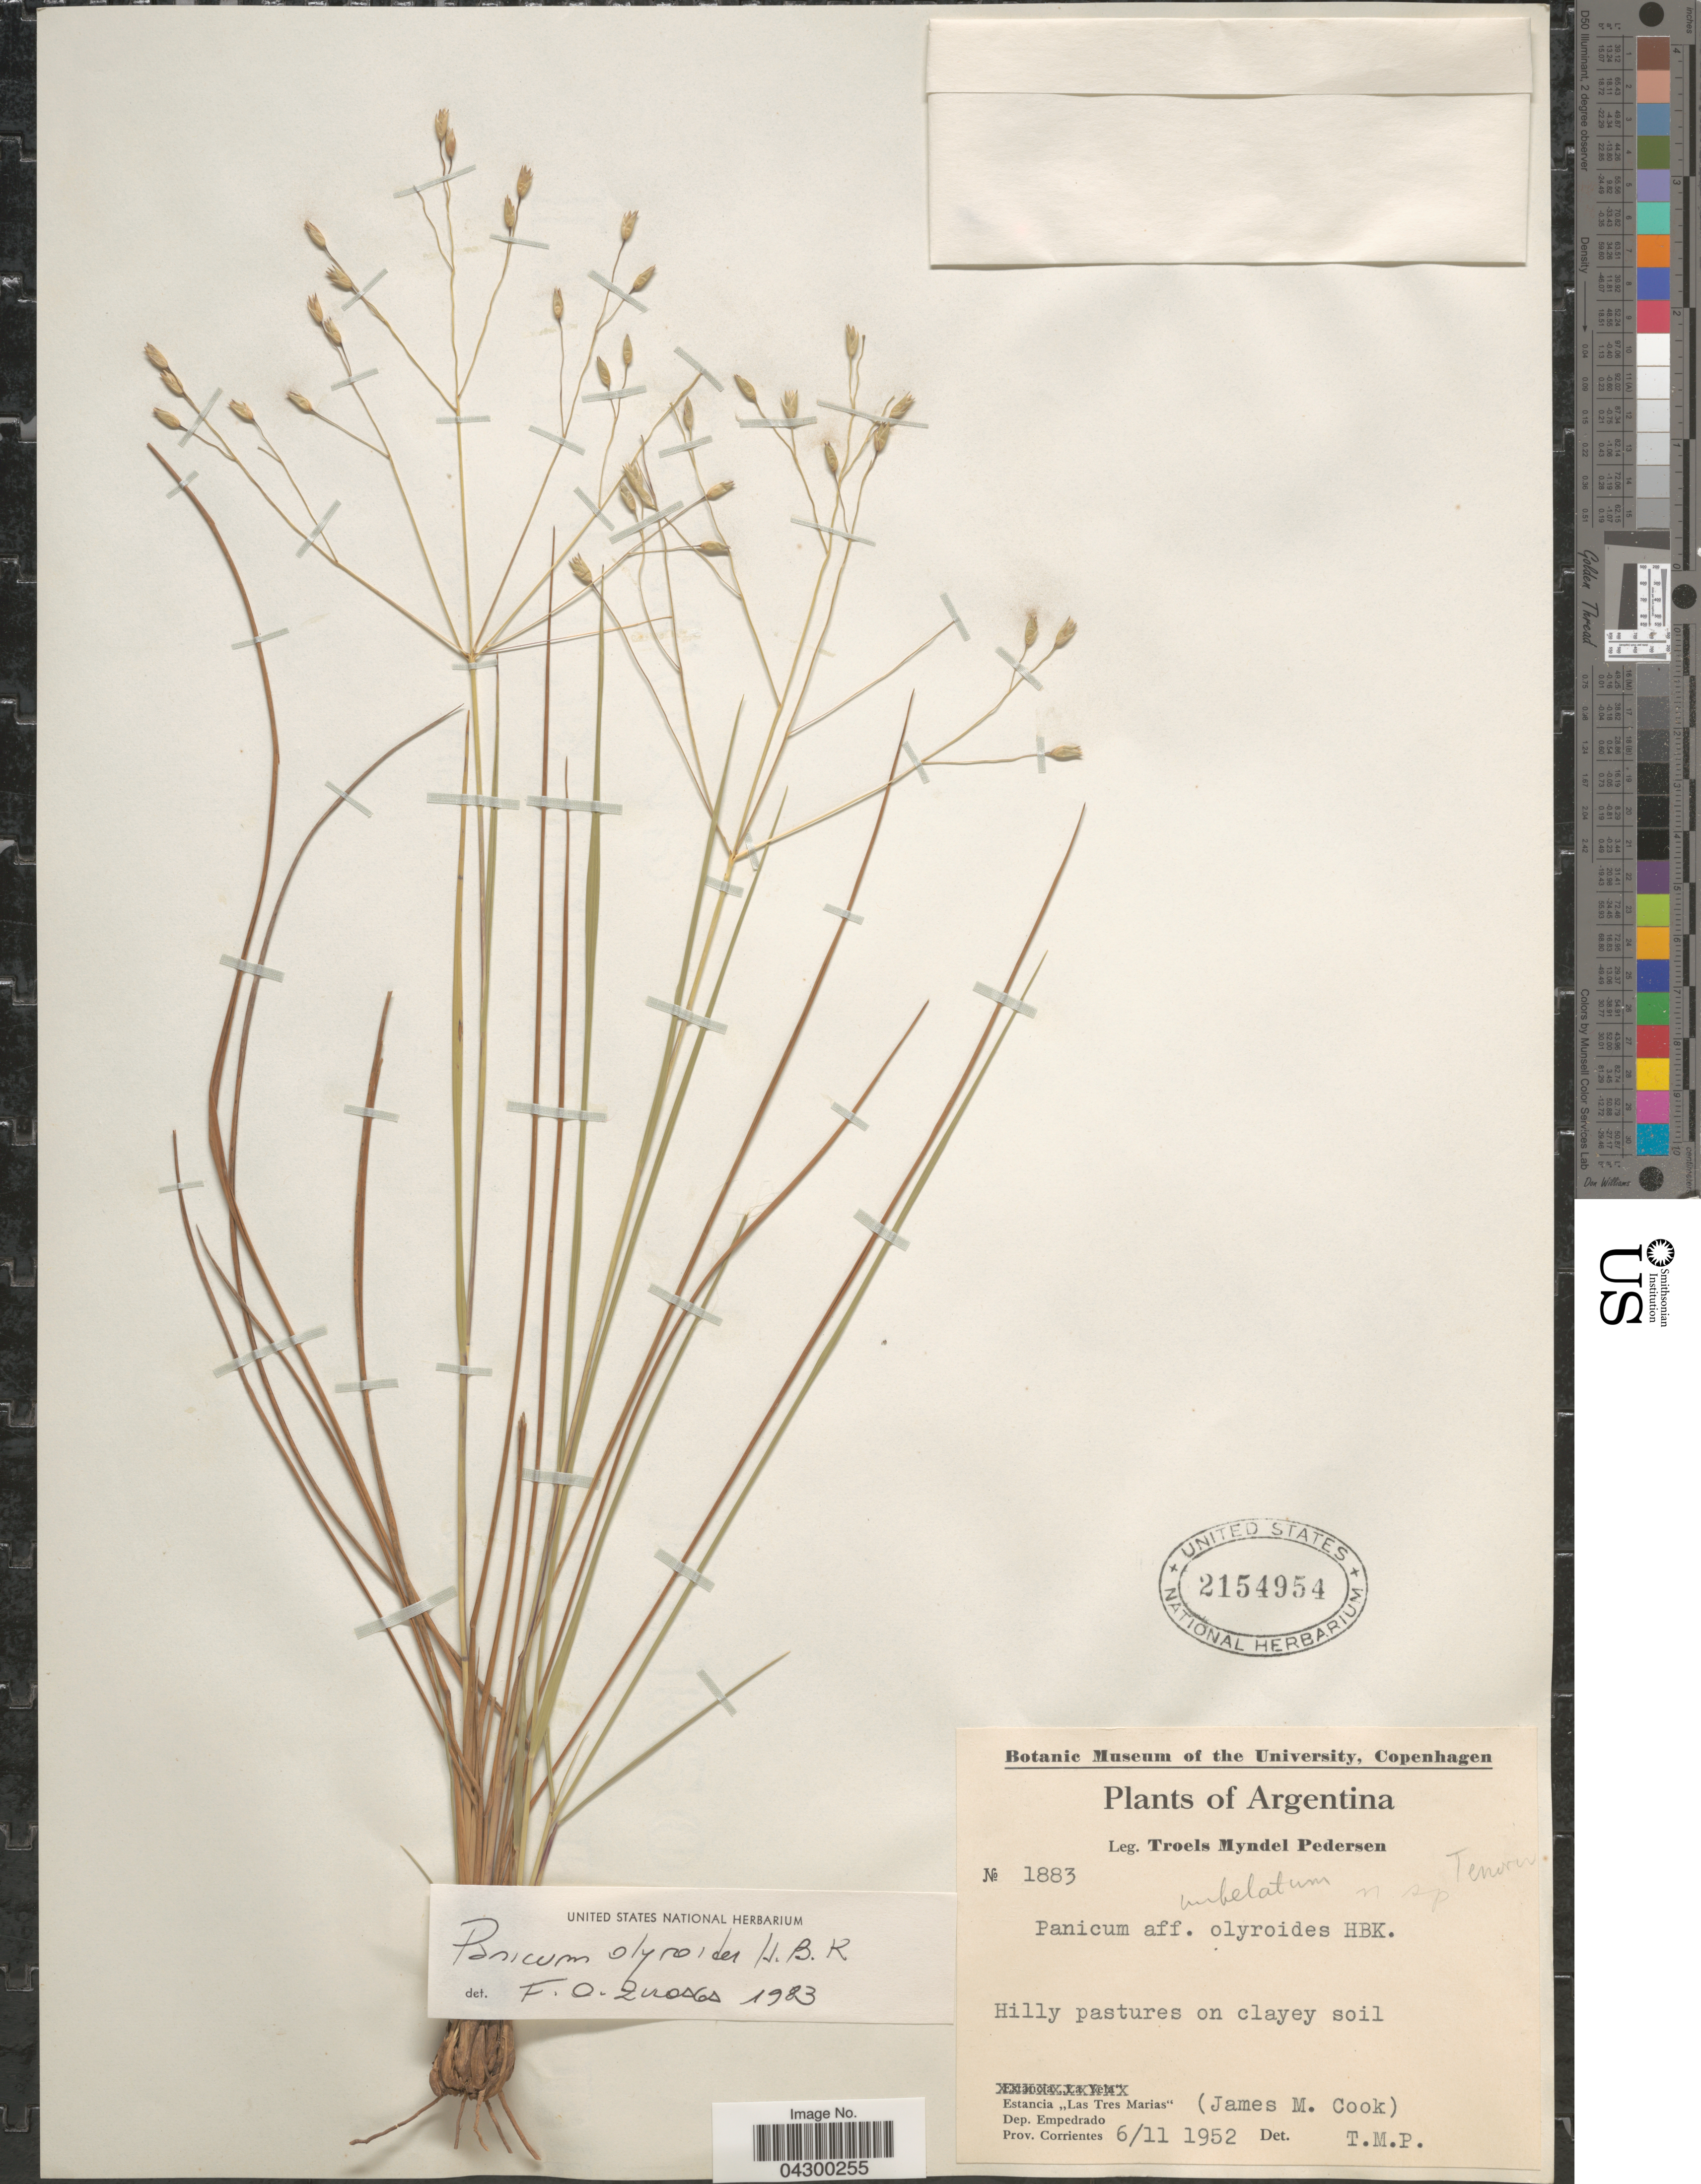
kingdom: Plantae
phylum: Tracheophyta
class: Liliopsida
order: Poales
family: Poaceae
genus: Panicum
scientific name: Panicum olyroides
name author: Kunth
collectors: T. Pederson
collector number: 1883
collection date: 1952-11-06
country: Argentina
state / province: Corrientes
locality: Estancia "Las Tres Marias" Dep. Empedrado.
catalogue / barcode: US 2154954